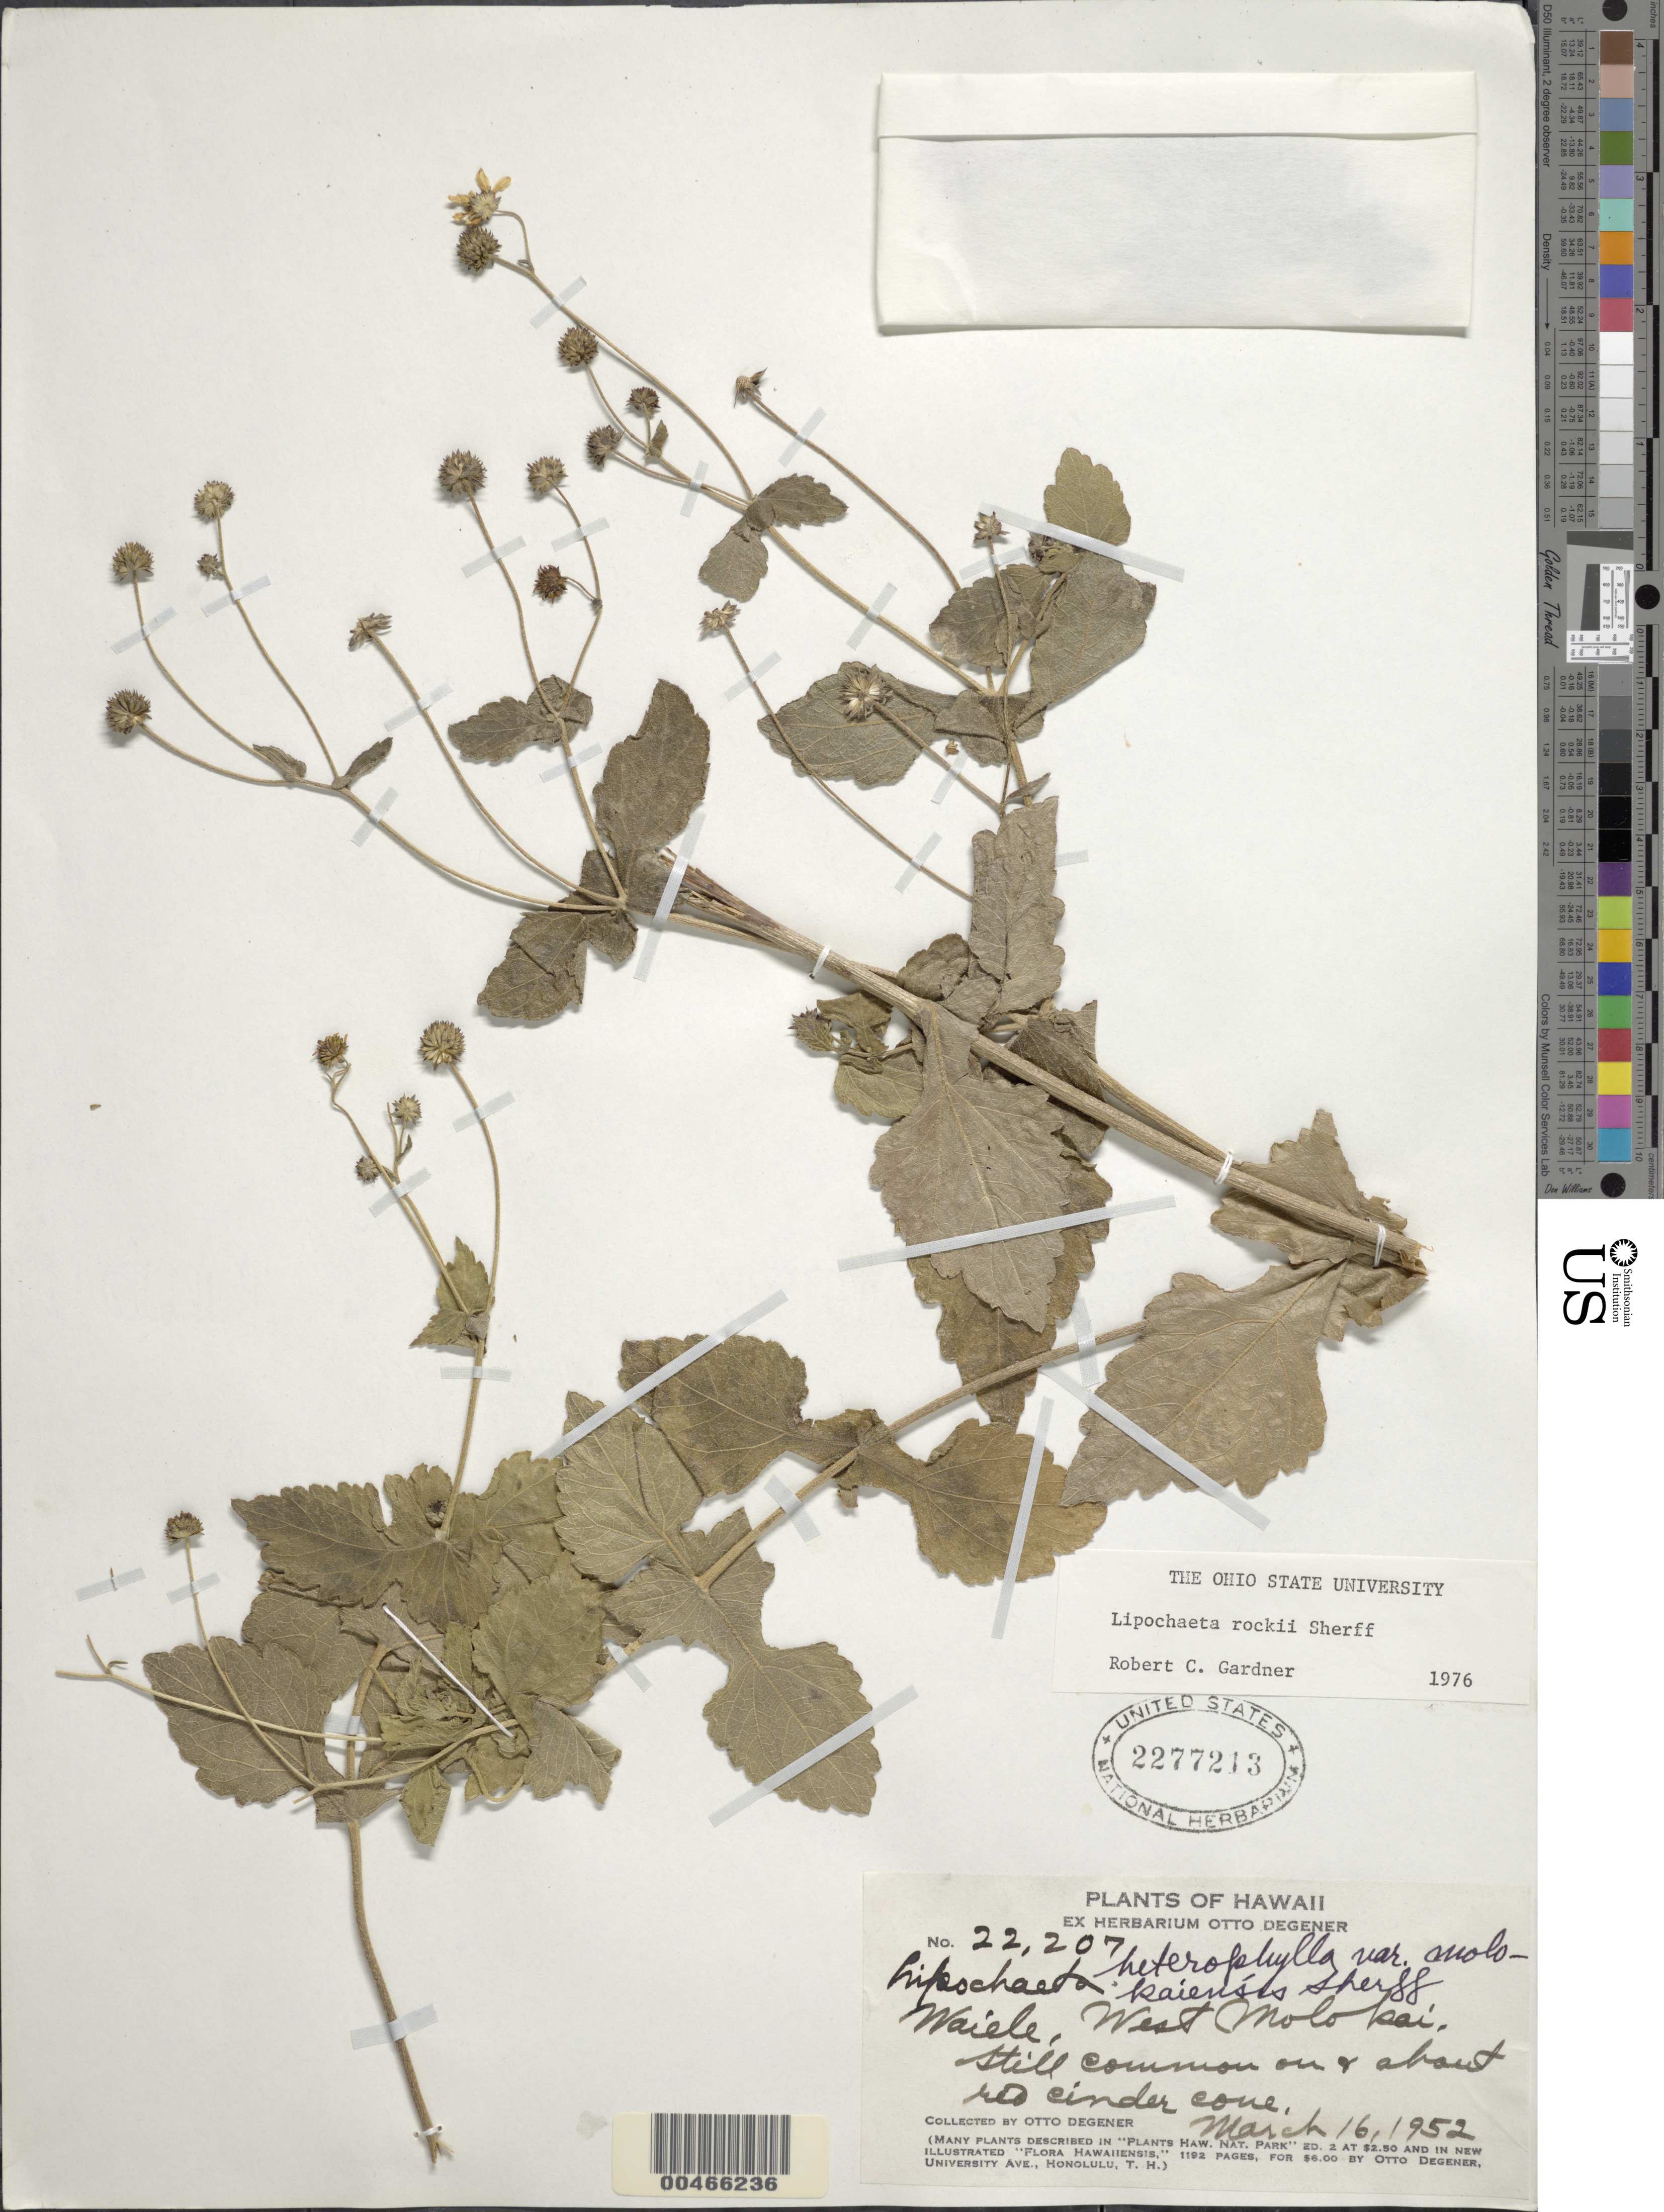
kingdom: Plantae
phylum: Tracheophyta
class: Magnoliopsida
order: Asterales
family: Asteraceae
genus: Lipochaeta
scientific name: Lipochaeta rockii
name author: Sherff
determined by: Gardner, R. C.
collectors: O. Degener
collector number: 22207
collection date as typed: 16 Mar 1952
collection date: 1952-03-16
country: United States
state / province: Hawaii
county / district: Maui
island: Moloka'i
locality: Waiele, W Molokai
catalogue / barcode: US 2277213